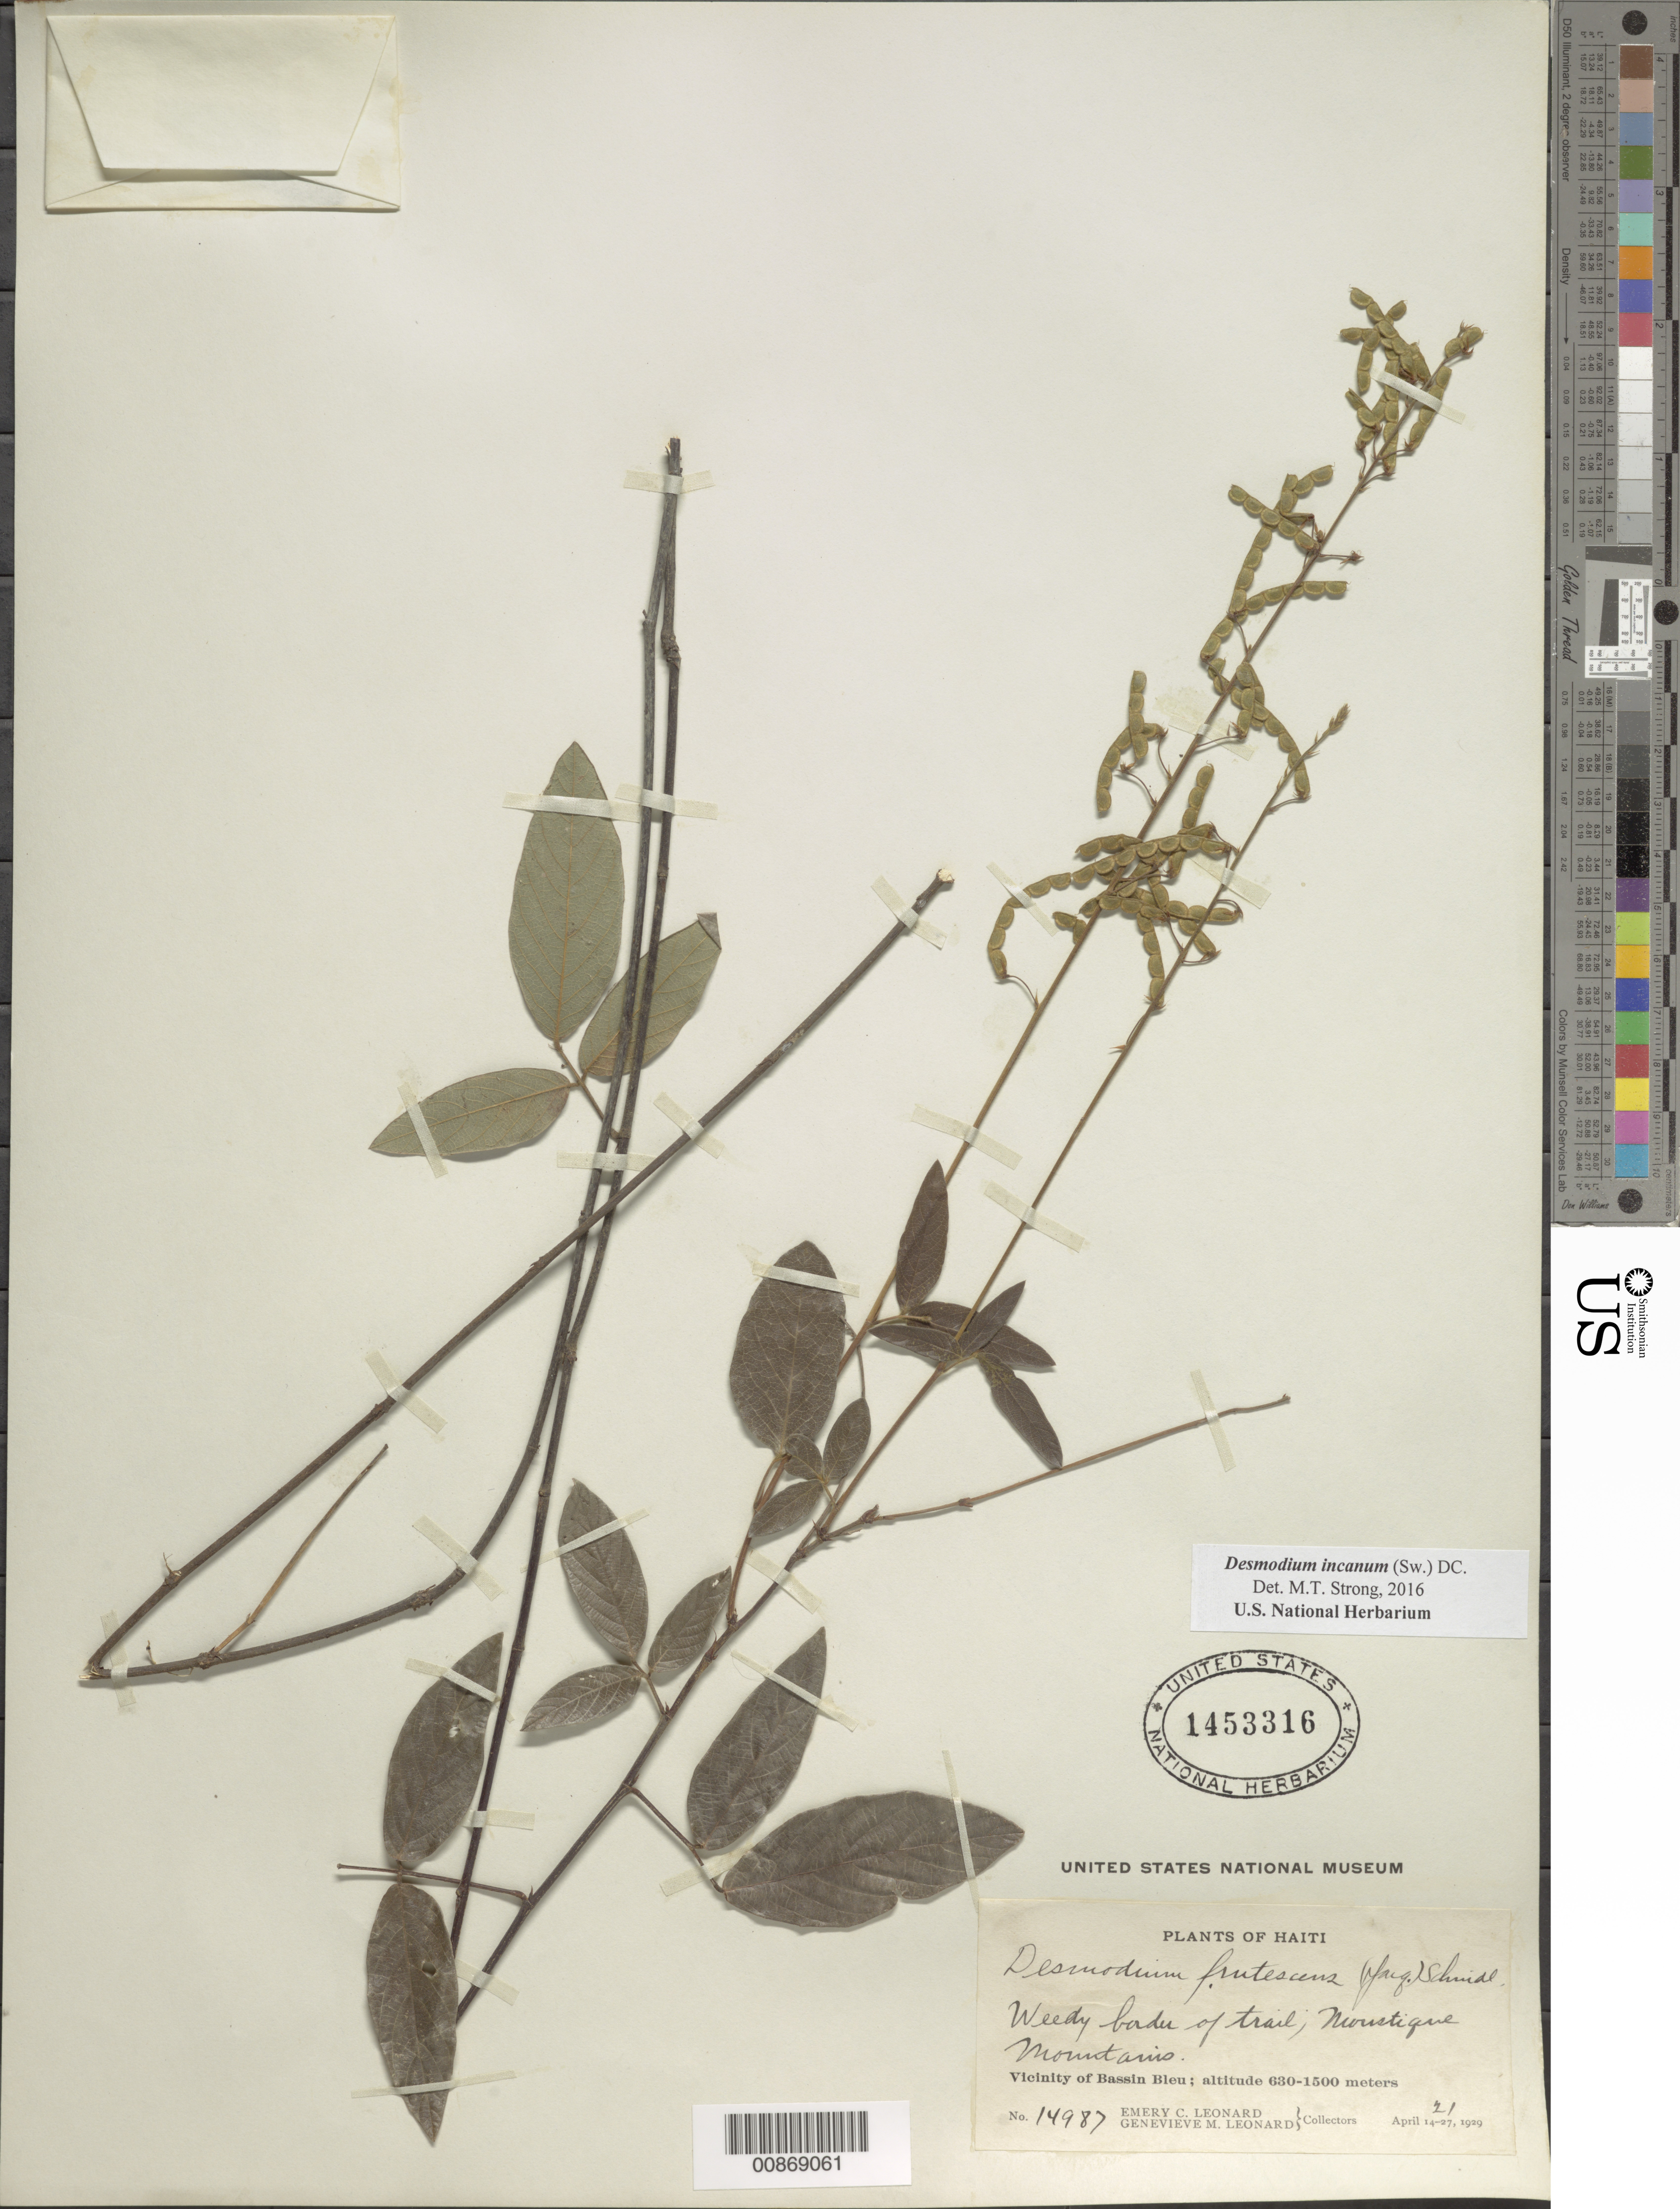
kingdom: Plantae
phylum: Tracheophyta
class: Magnoliopsida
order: Fabales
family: Fabaceae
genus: Desmodium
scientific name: Desmodium incanum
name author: (Sw.) DC.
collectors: E. C. Leonard & G. M. Leonard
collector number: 14987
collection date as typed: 21 Apr 1929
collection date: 1929-04-21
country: Haiti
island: Hispaniola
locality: Vicinity of Bassin Bleu. Moustique Mountains.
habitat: Weedy border of trail.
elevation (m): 630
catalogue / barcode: US 1453316